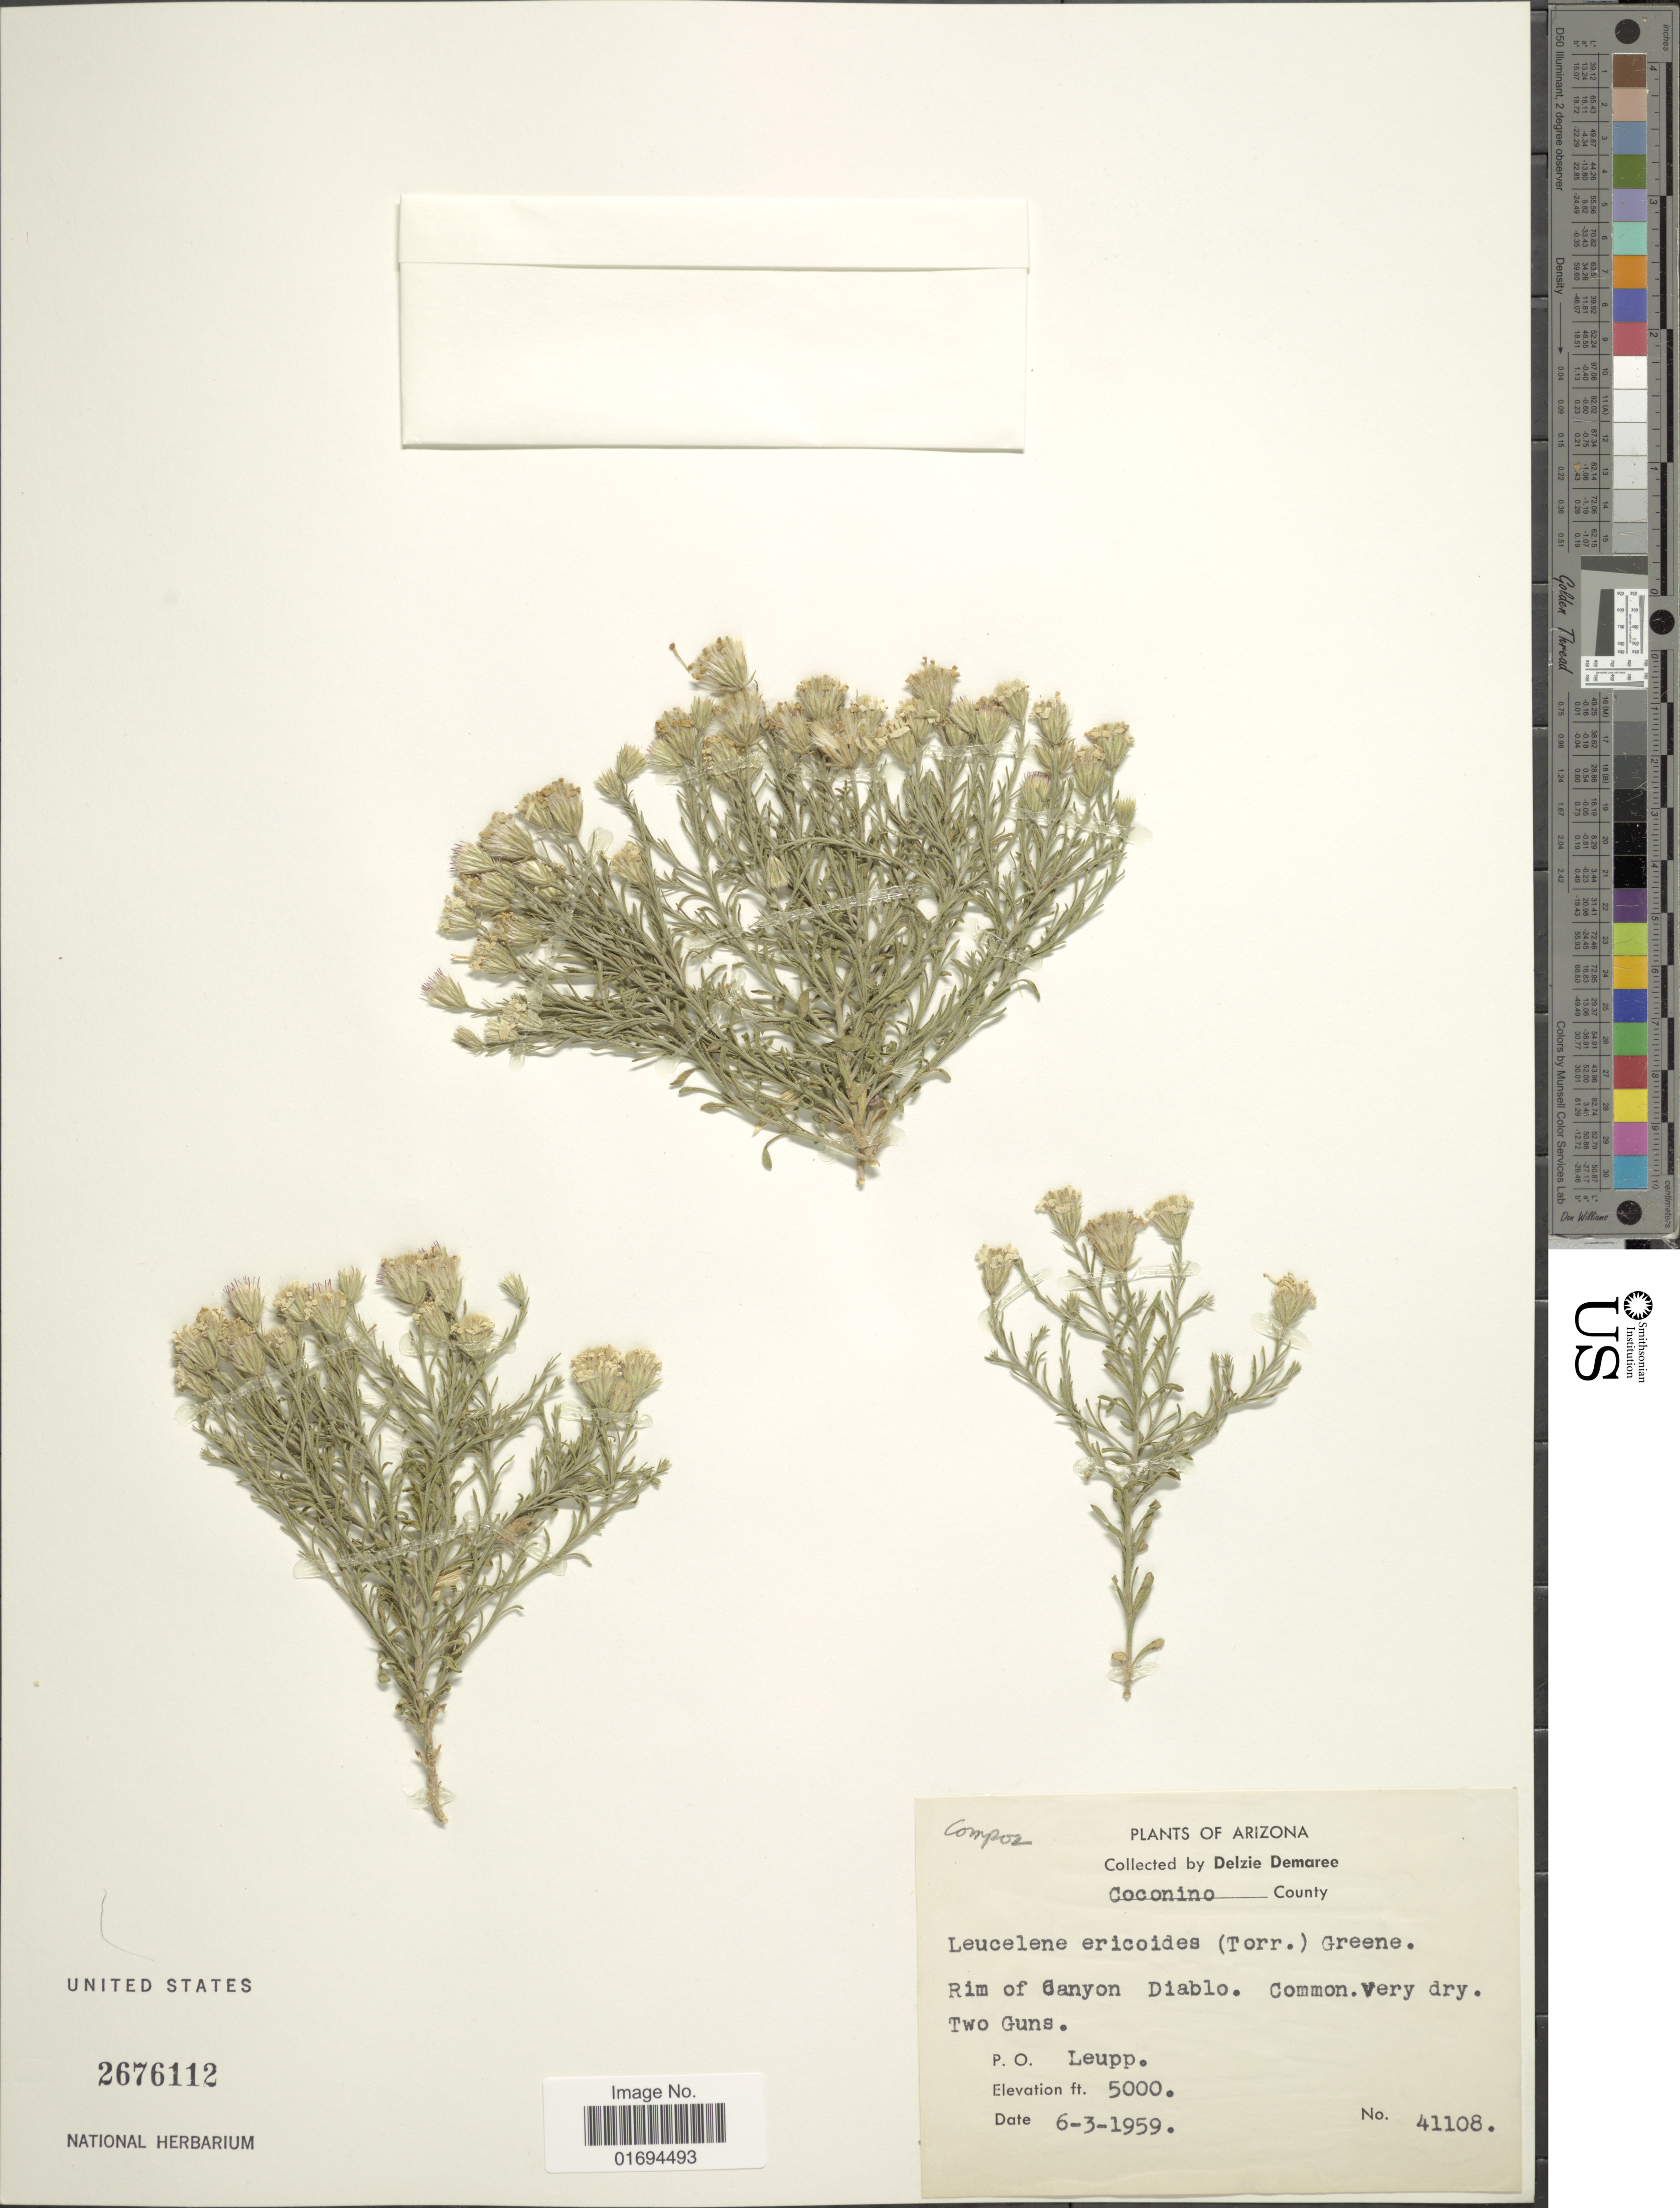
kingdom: Plantae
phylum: Tracheophyta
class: Magnoliopsida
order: Asterales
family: Asteraceae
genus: Chaetopappa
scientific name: Chaetopappa ericoides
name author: (Torr.) G.L. Nesom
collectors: D. Demaree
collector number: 41108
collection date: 1953-06-03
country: United States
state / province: Arizona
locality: Coconino County, Rim of Canyon Diablo, P. O. Leupp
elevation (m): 1524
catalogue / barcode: US 2676112